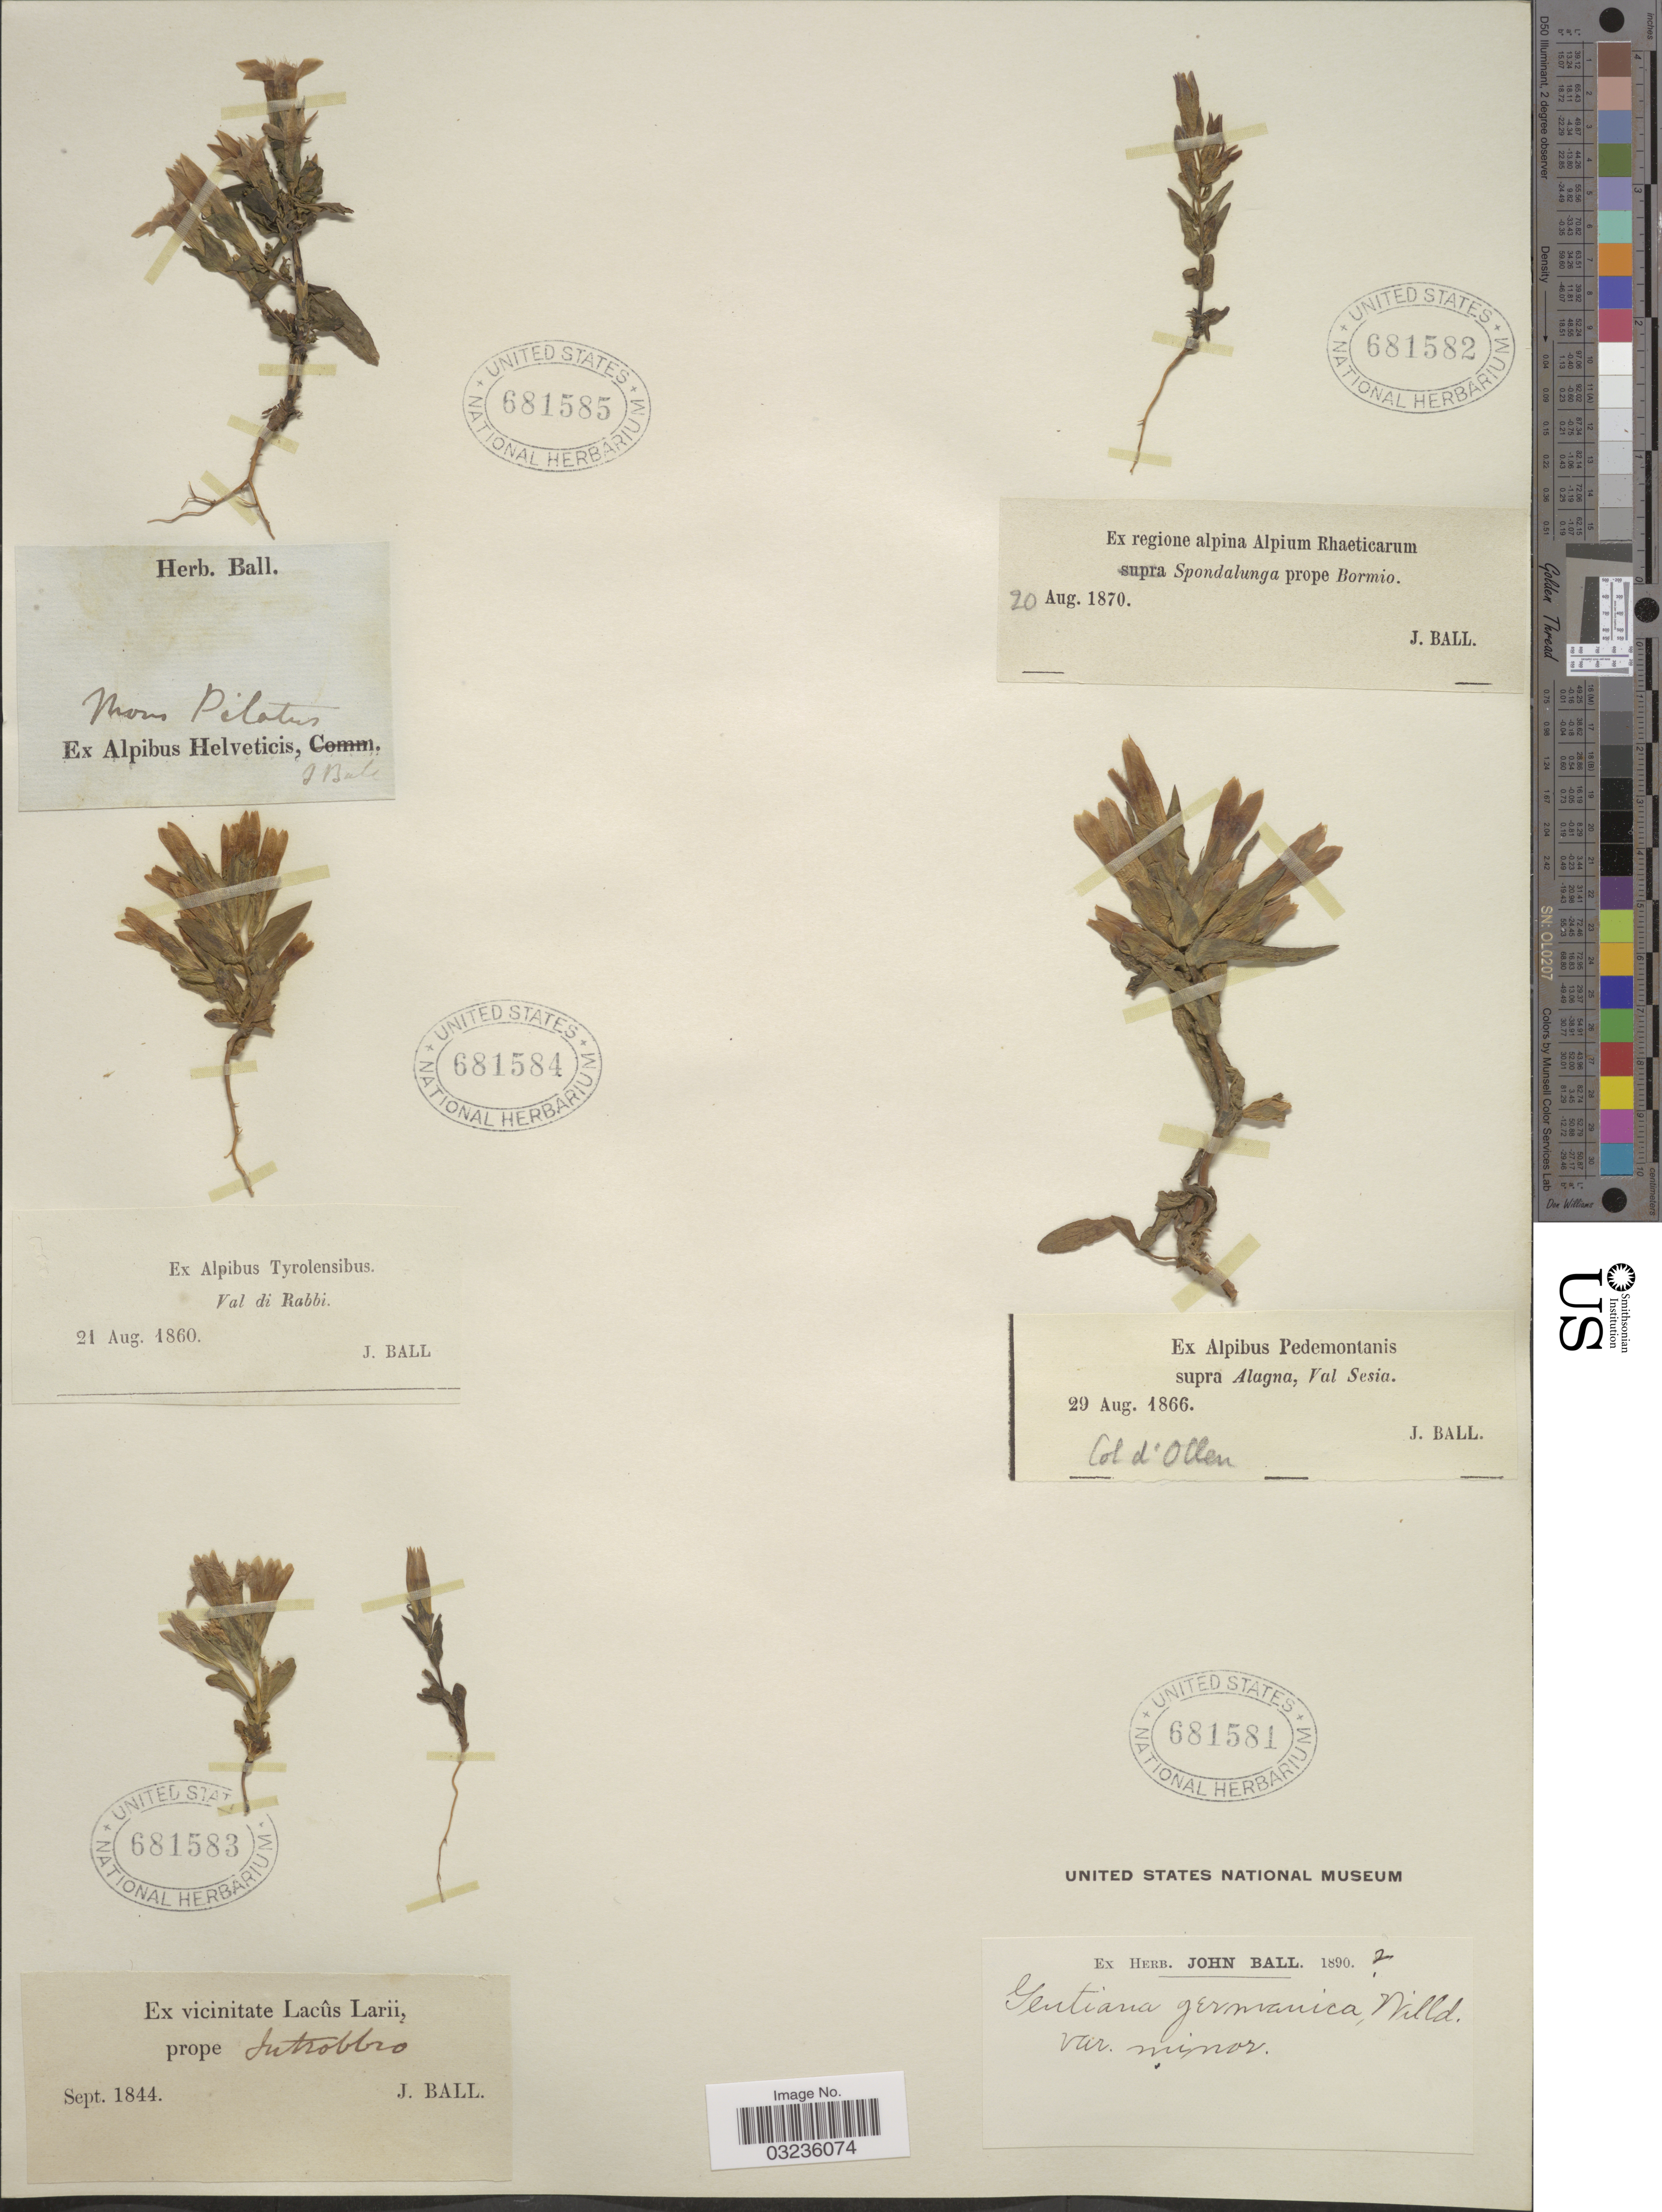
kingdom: Plantae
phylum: Tracheophyta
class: Magnoliopsida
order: Gentianales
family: Gentianaceae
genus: Gentiana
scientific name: Gentiana germanica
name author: Willd.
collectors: J. Ball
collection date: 1844-09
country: Italy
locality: Ex vicinitate Lacûs Larii, prope Introbbro.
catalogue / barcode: US 681583